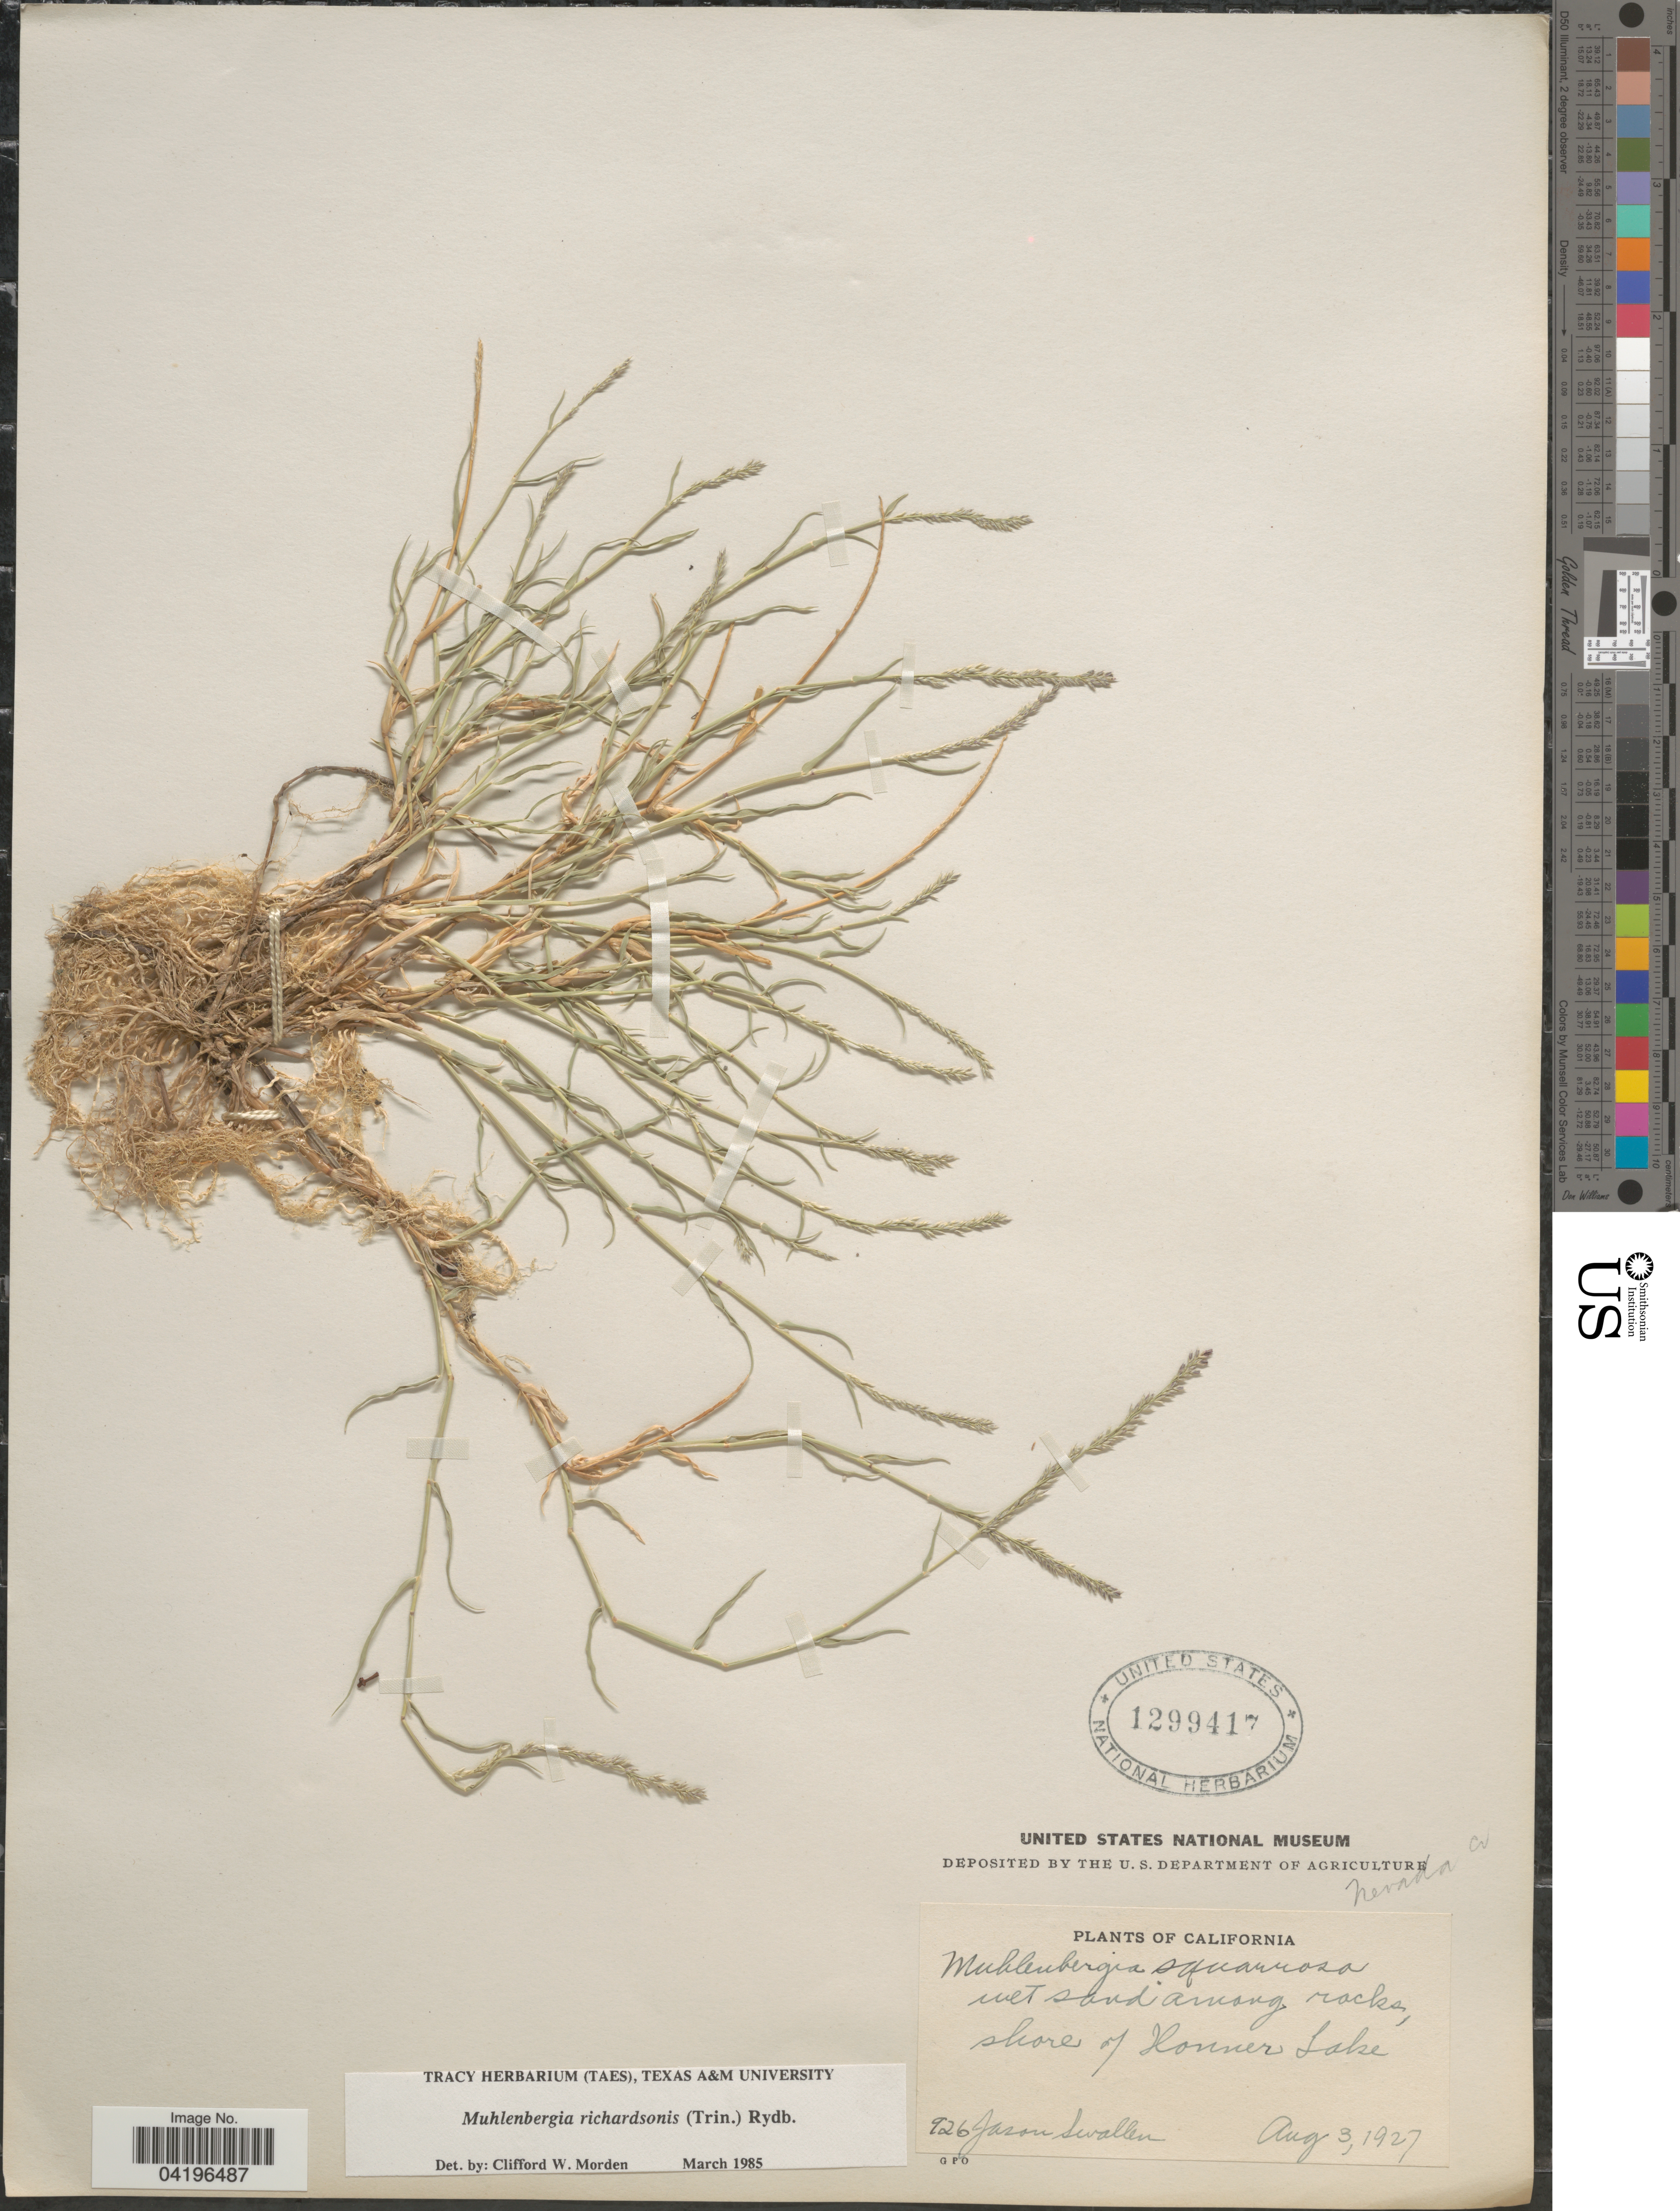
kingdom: Plantae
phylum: Tracheophyta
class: Liliopsida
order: Poales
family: Poaceae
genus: Muhlenbergia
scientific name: Muhlenbergia richardsonis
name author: (Trin.) Rydb.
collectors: J. R. Swallen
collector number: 926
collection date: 1927-08-03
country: United States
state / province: California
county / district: Nevada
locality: Shore of Donner Lake. Nevada Co.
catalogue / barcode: US 1299417